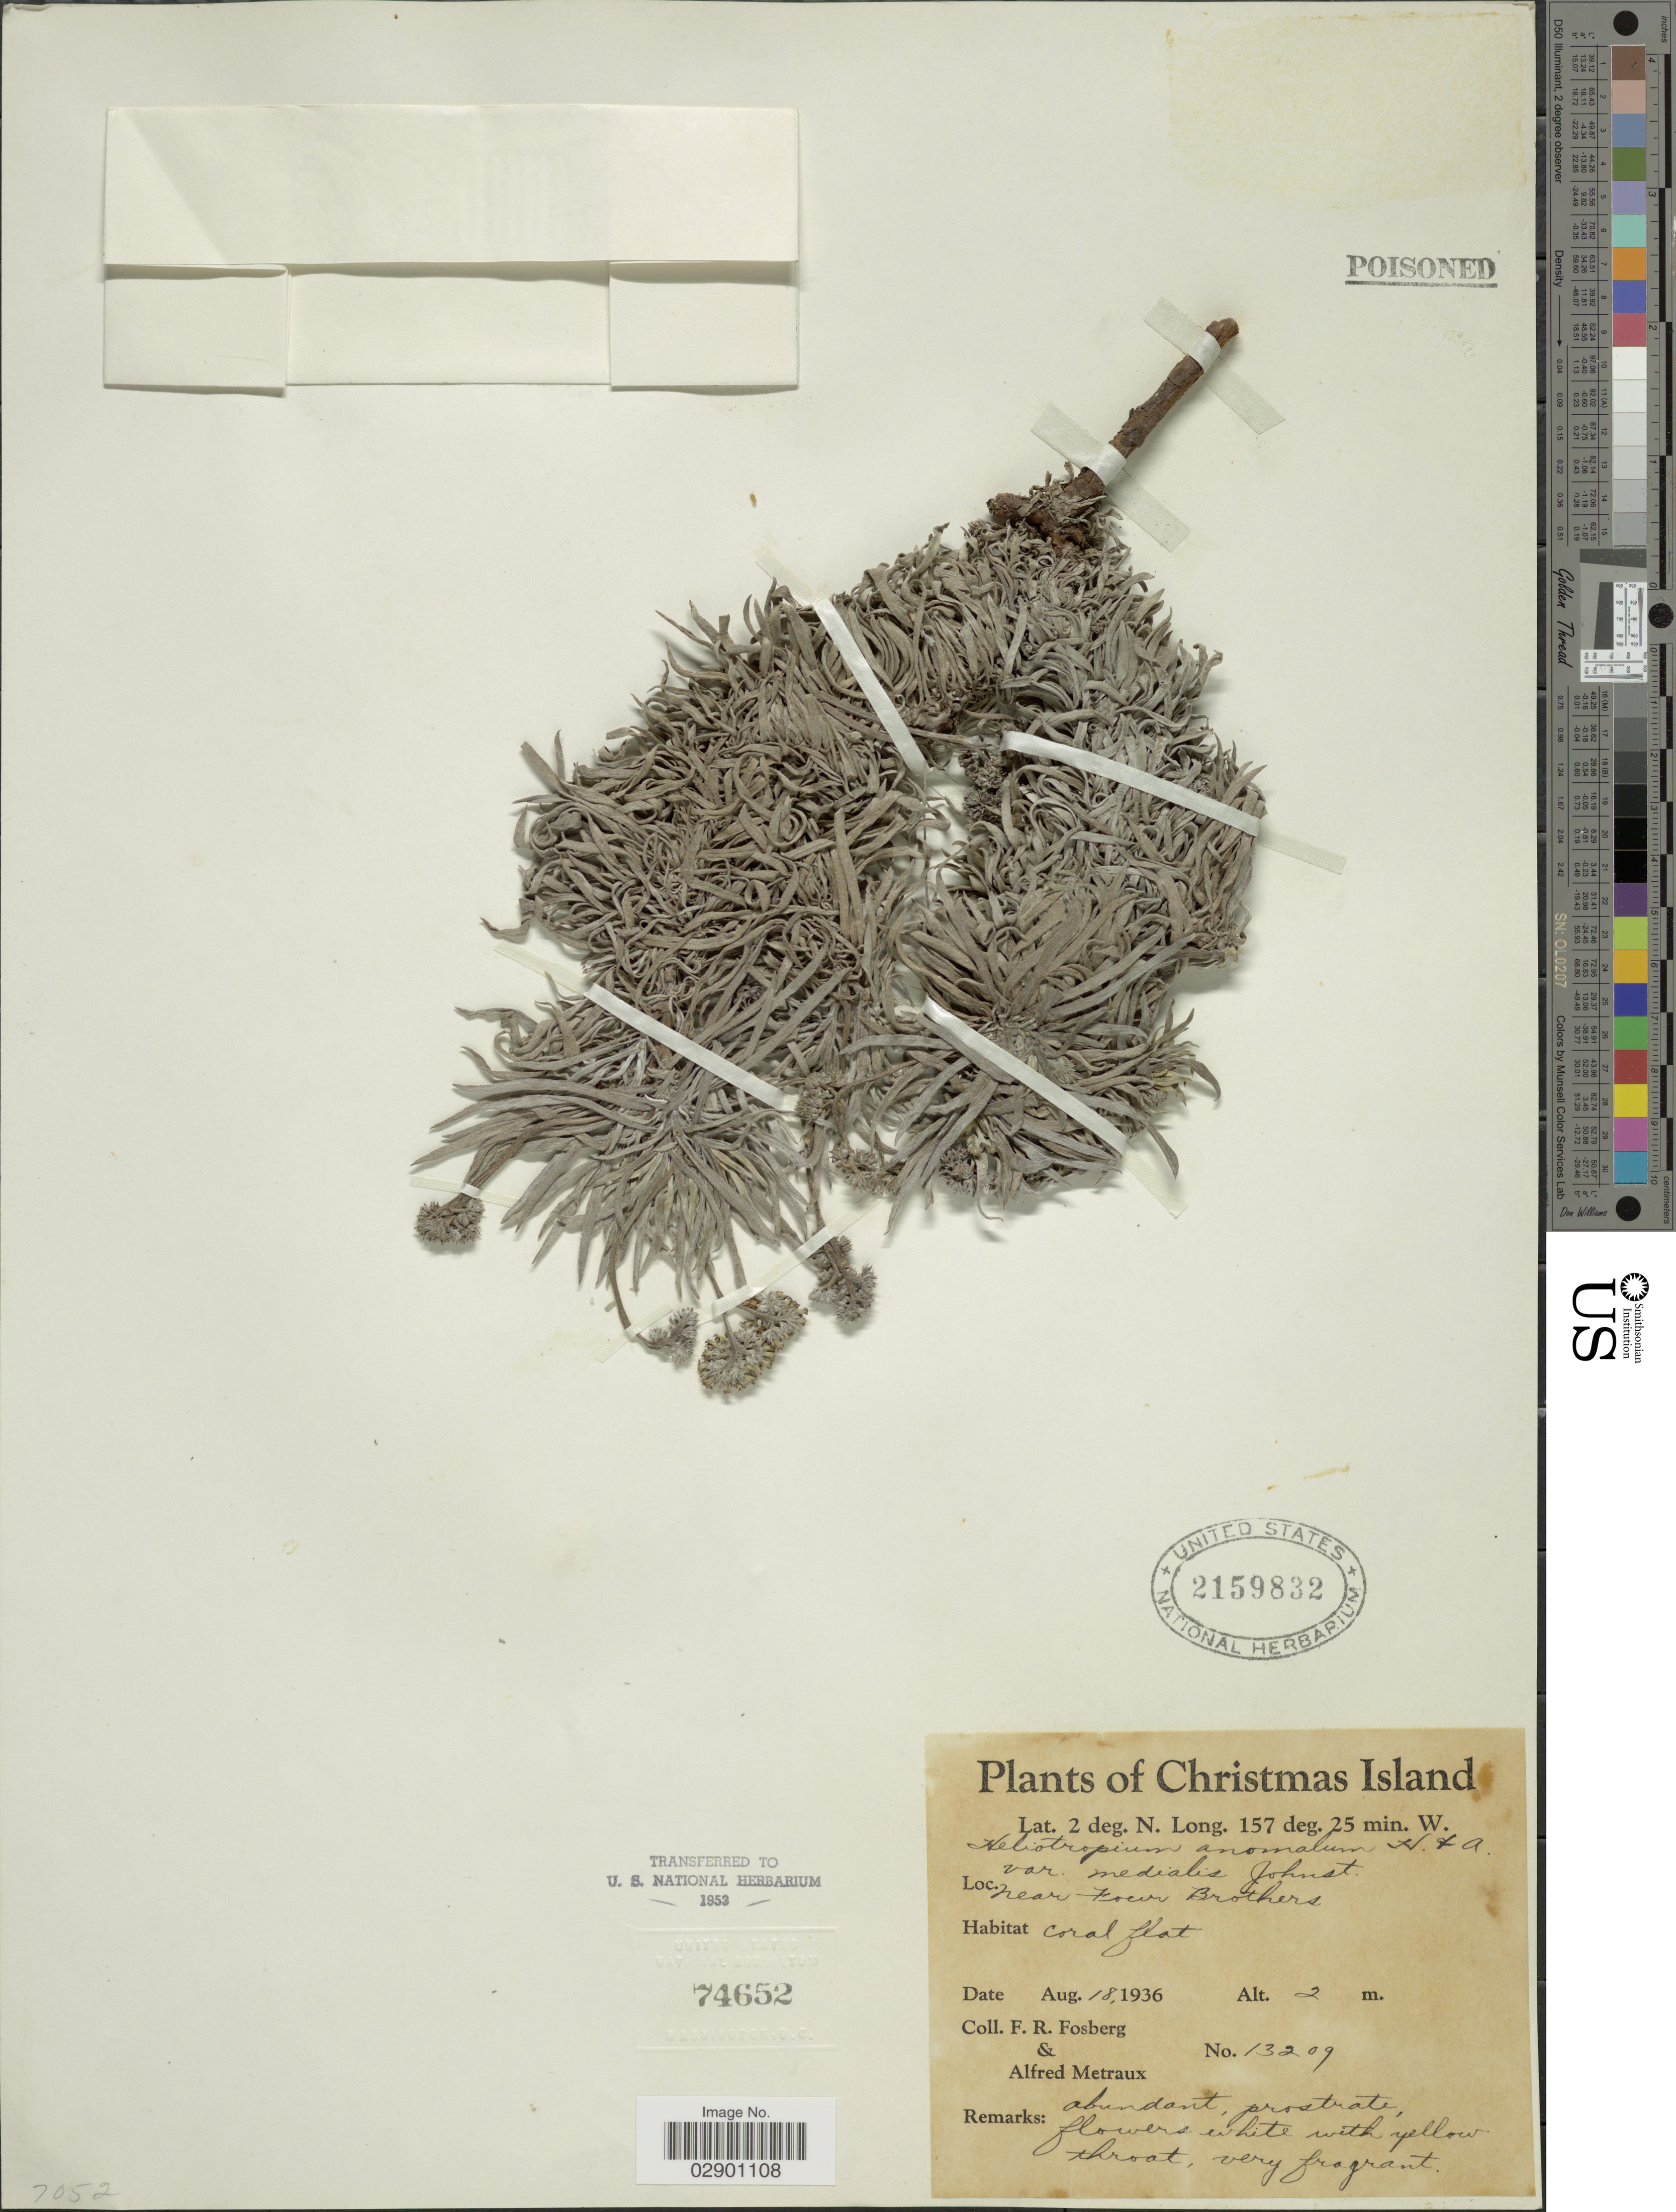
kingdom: Plantae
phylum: Tracheophyta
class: Magnoliopsida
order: Boraginales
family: Heliotropiaceae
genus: Heliotropium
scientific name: Heliotropium anomalum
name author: Hook. & Arn.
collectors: F. R. Fosberg & A. Metraux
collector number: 13209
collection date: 1936-08-18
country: Kiribati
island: Kiritimati [Christmas] Atoll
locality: Near Four Brothers, Christmas Island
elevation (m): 2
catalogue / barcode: US 2159832